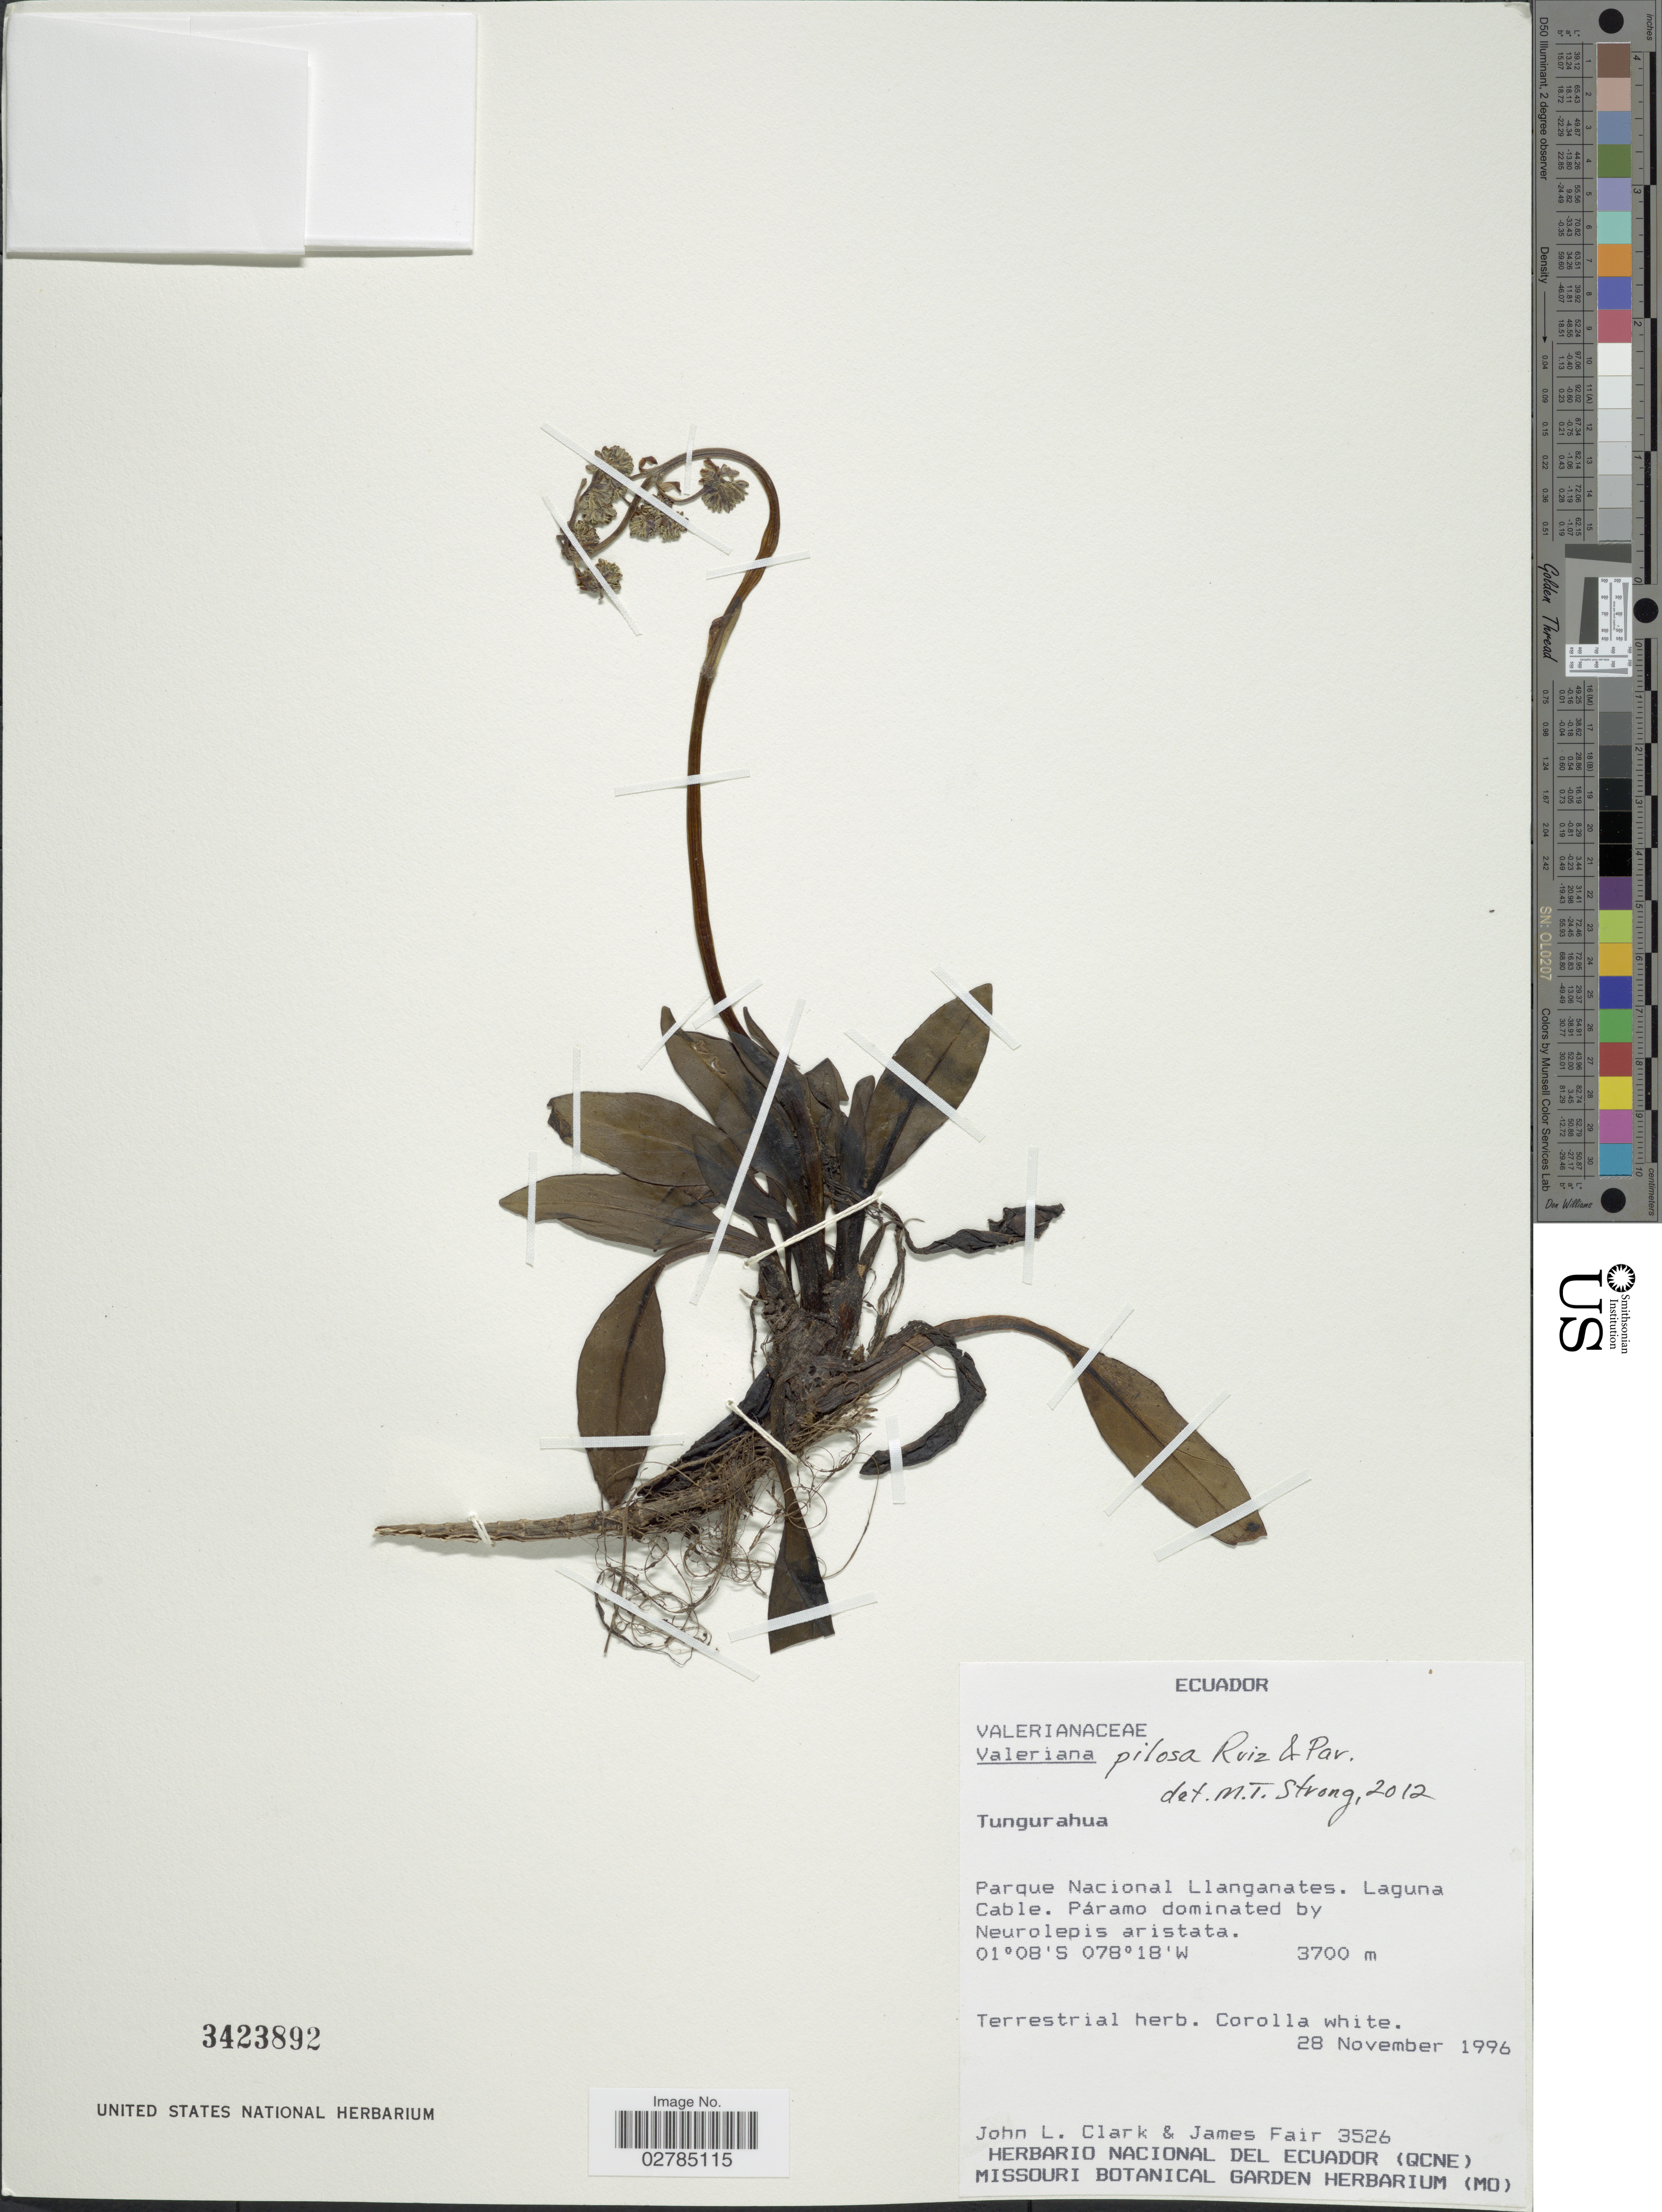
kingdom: Plantae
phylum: Tracheophyta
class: Magnoliopsida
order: Dipsacales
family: Caprifoliaceae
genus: Valeriana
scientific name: Valeriana pilosa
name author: Ruiz & Pav.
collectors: J. L. Clark & J. Fair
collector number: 3526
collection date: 1996-11-28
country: Ecuador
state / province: Tungurahua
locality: Parque Nacional Llanganates, Laguna Cable.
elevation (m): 3700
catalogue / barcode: US 3423892